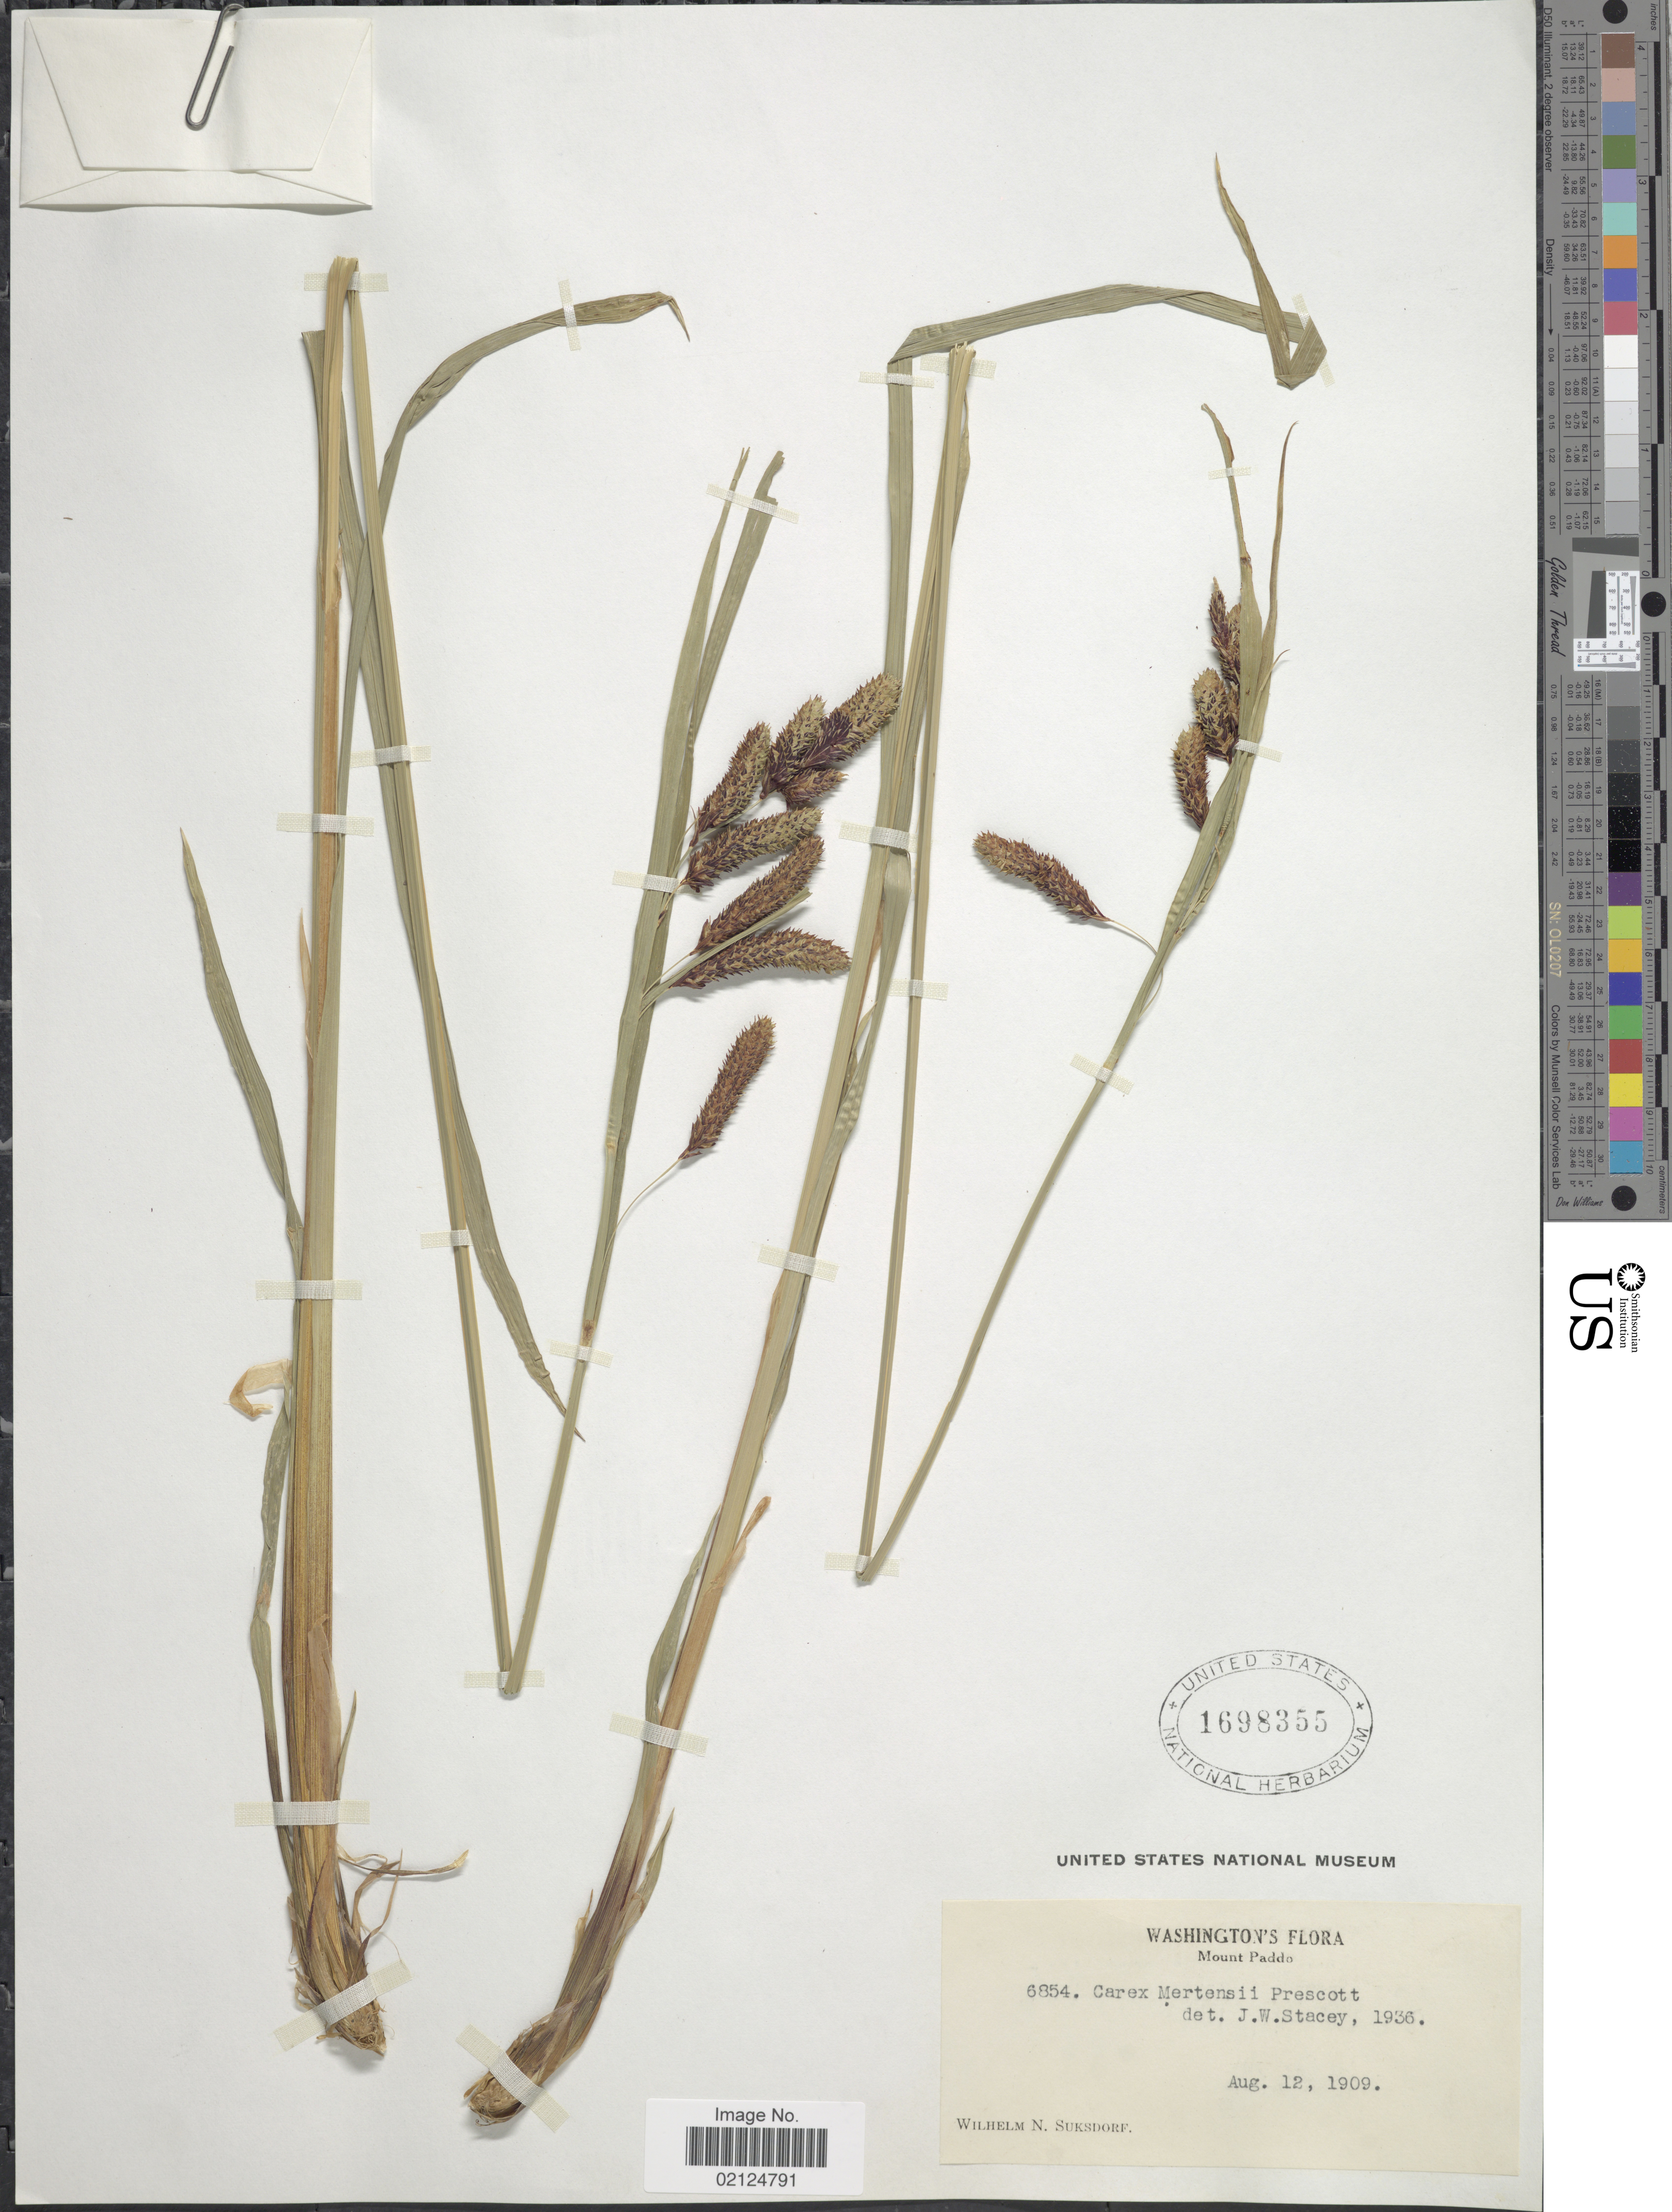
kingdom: Plantae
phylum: Tracheophyta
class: Liliopsida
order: Poales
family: Cyperaceae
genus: Carex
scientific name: Carex mertensii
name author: J.D. Prescott ex Bong.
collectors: W. N. Suksdorf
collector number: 6854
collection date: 1909-08-12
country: United States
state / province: Washington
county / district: Skamania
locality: Mount Paddo.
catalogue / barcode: US 1698355